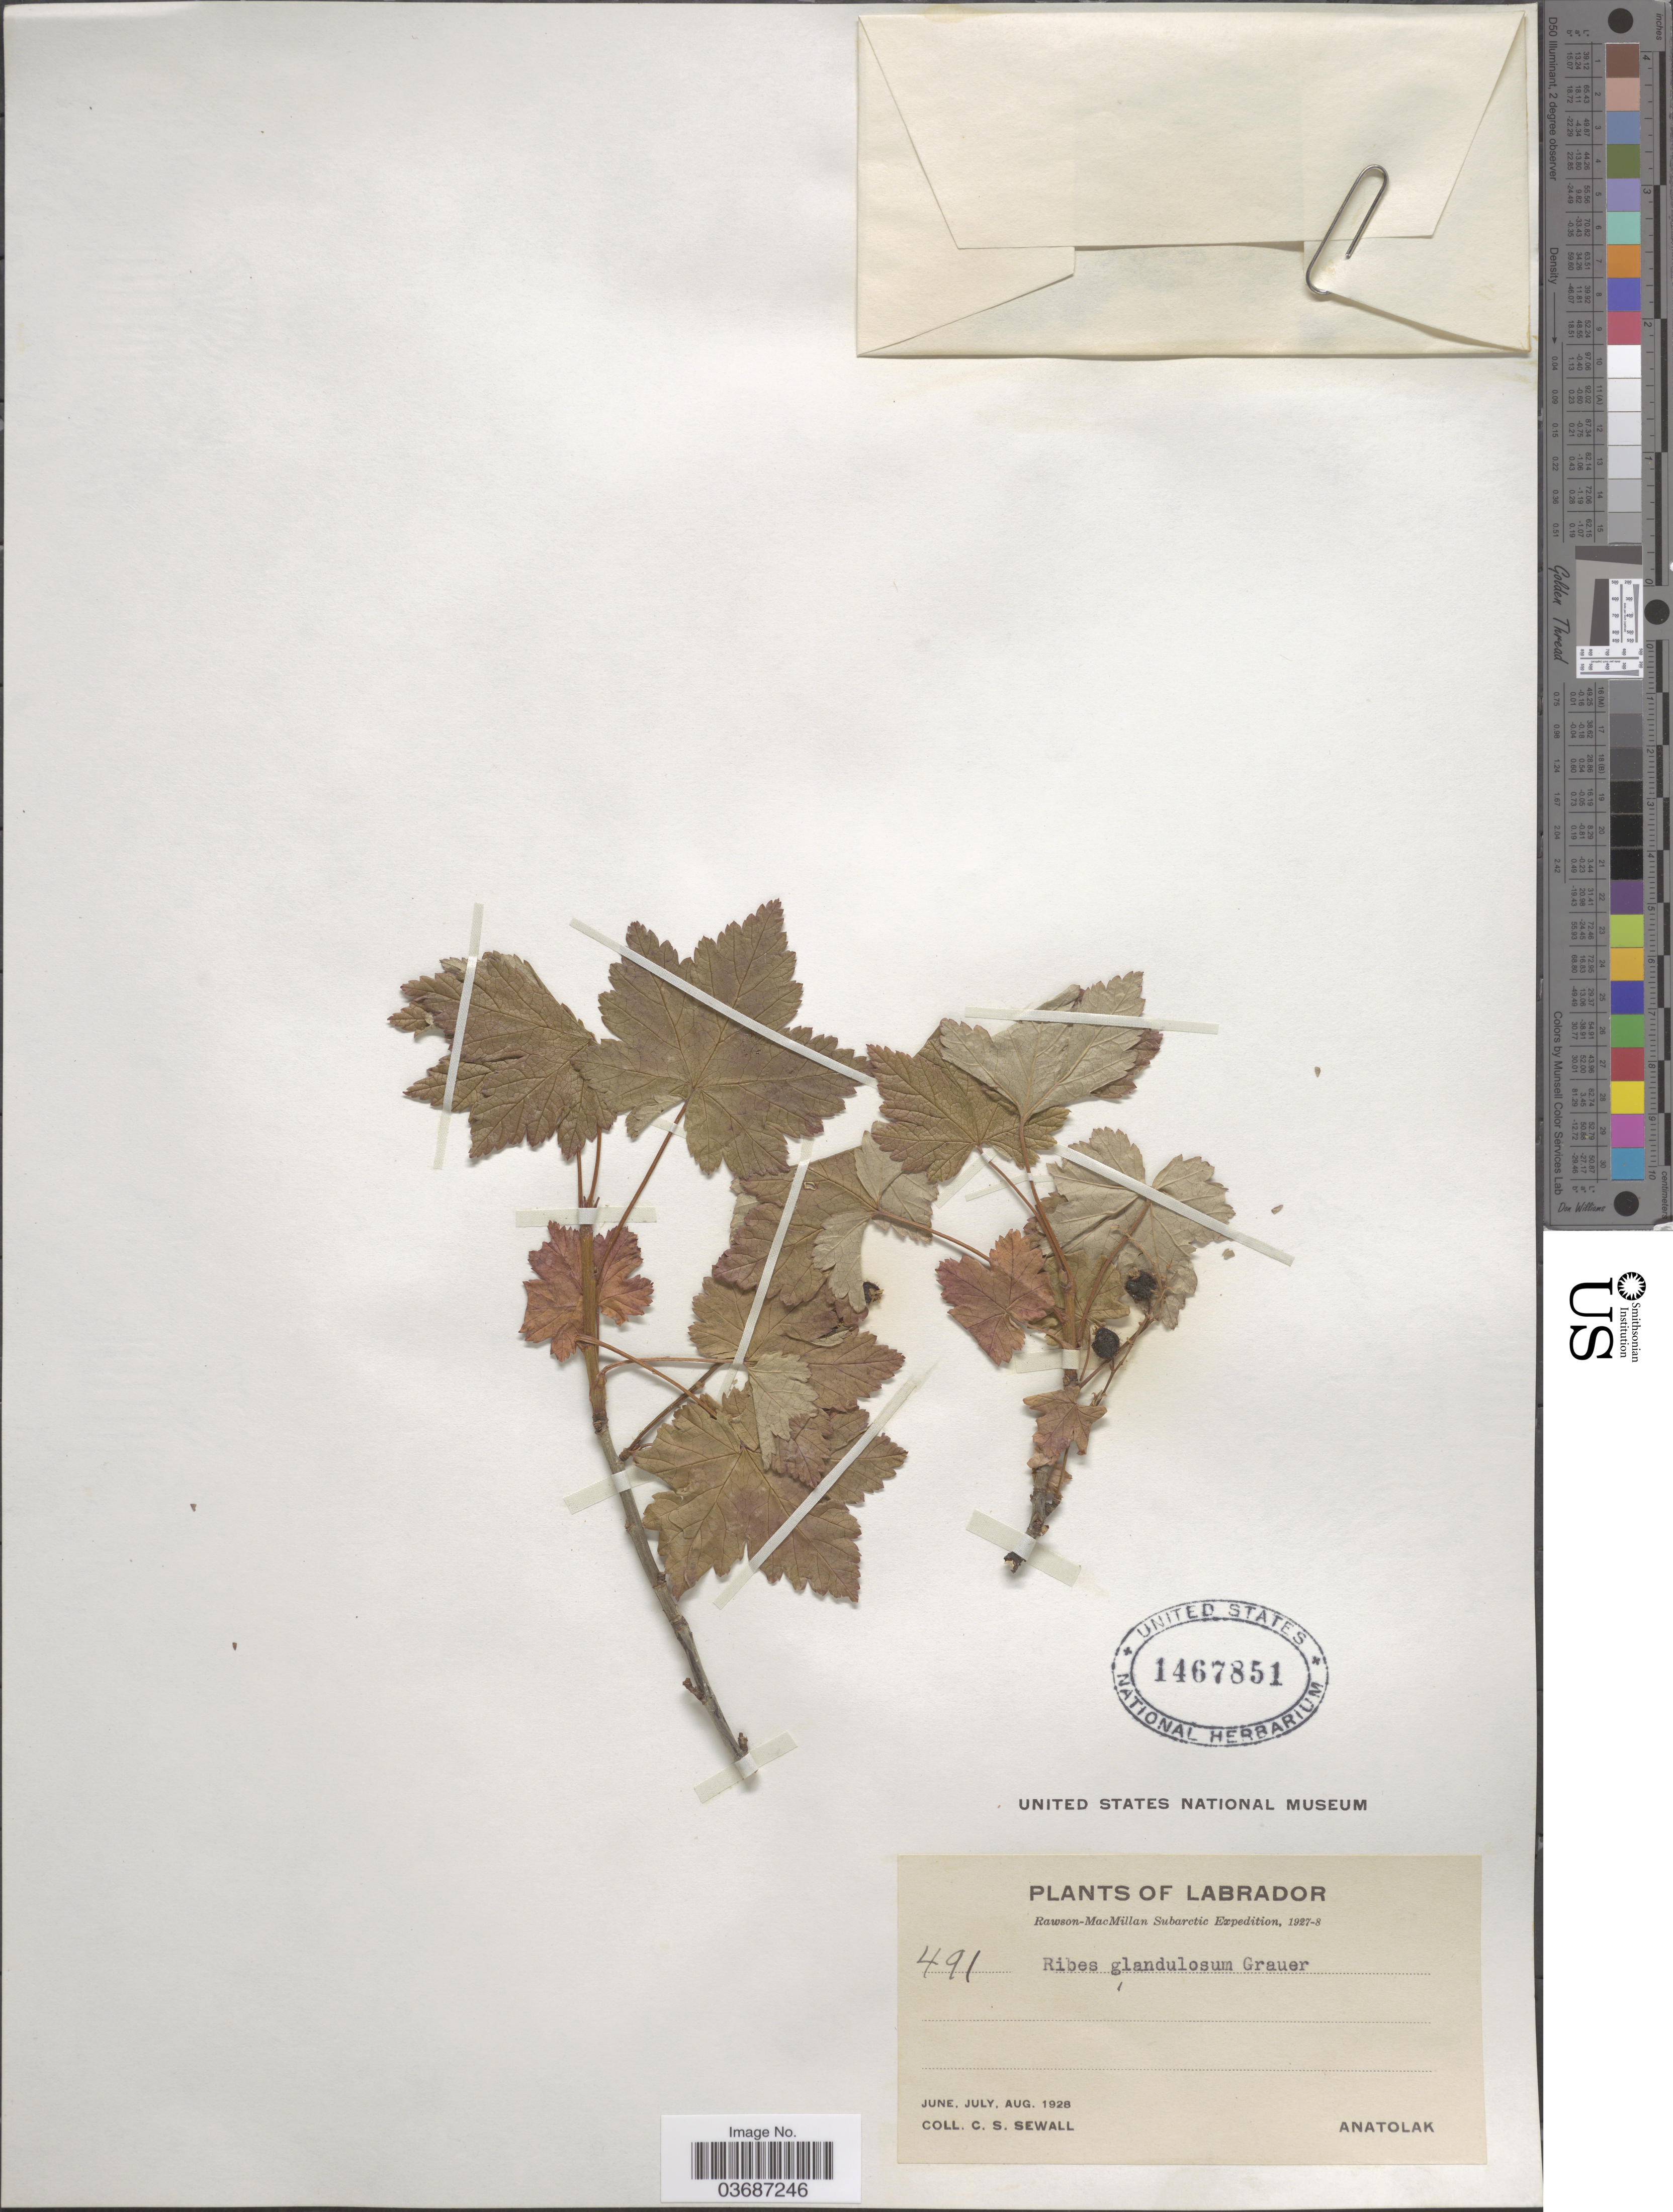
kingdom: Plantae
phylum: Tracheophyta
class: Magnoliopsida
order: Saxifragales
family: Grossulariaceae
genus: Ribes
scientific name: Ribes glandulosum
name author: Ruiz & Pav.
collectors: C. Sewall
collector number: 491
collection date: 1928-06/1928-08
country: Canada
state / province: Newfoundland and Labrador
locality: Labrador. Rawson-MacMillan Subarctic Expedition, 1927-8. Anatolak.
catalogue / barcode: US 1467851